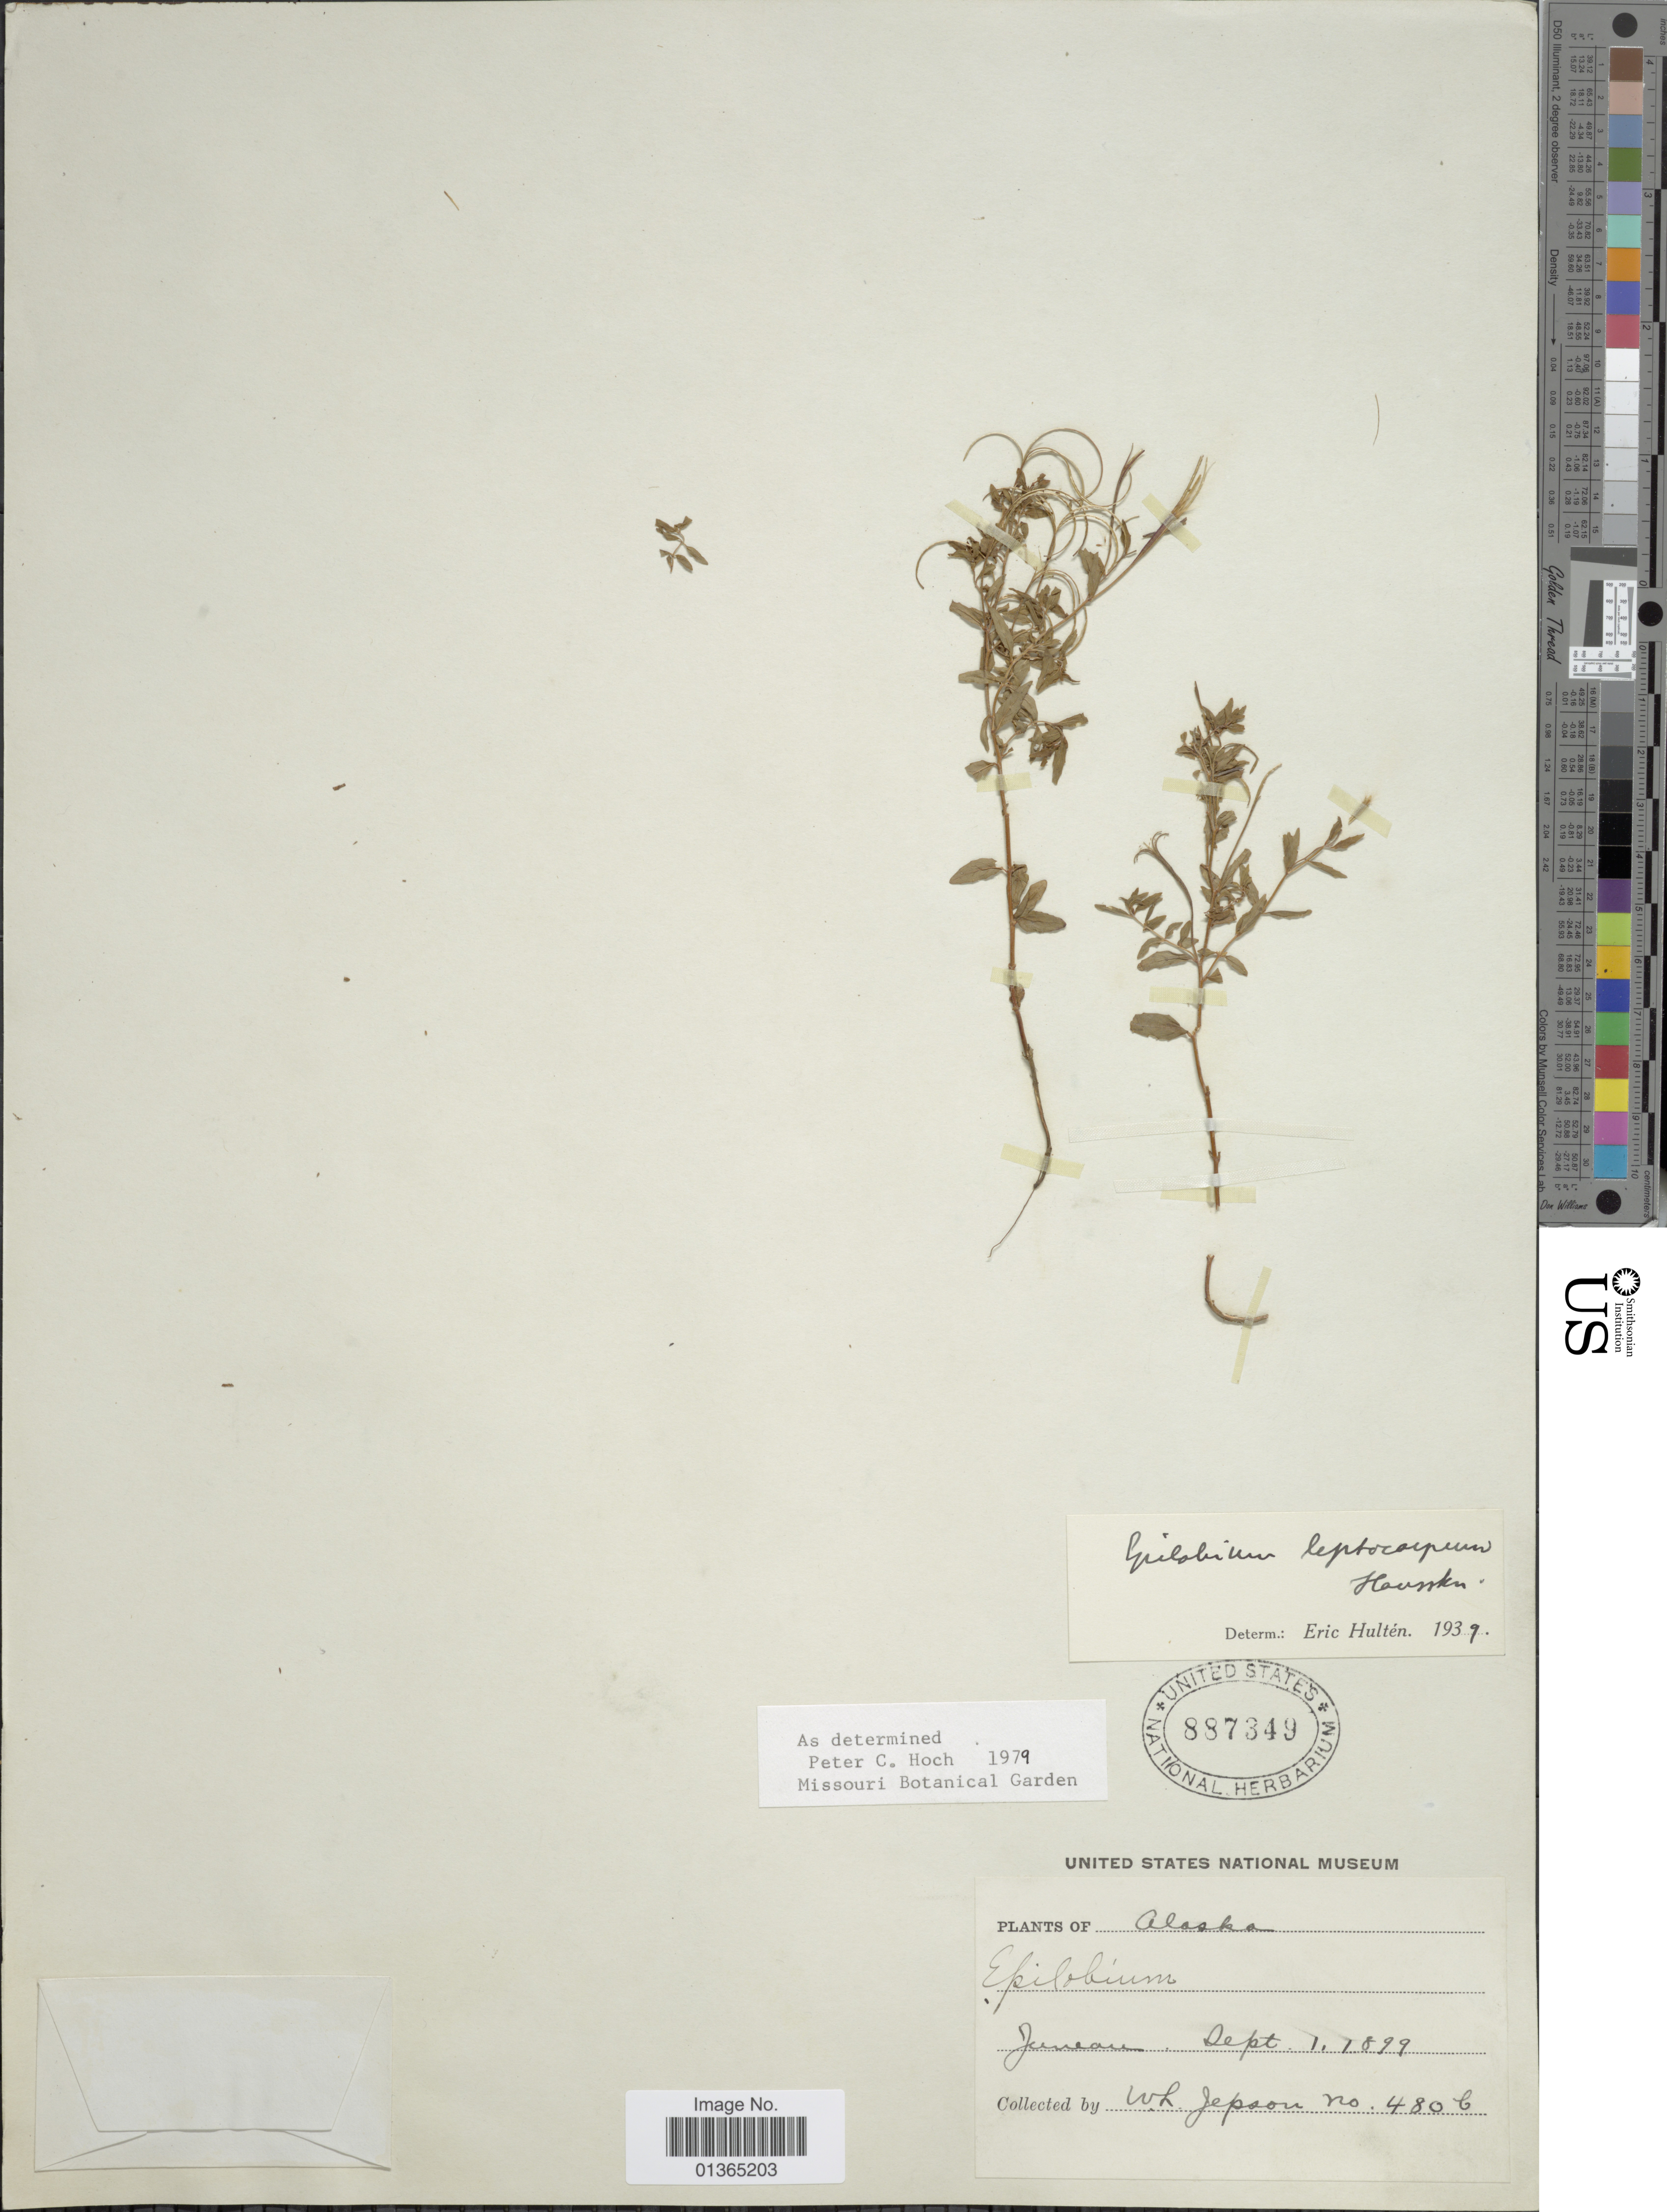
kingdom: Plantae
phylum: Tracheophyta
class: Magnoliopsida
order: Myrtales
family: Onagraceae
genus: Epilobium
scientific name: Epilobium leptocarpum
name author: Hausskn.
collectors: W. L. Jepson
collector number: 480b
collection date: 1899-09-01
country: United States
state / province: Alaska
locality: Juneau.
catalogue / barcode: US 887349